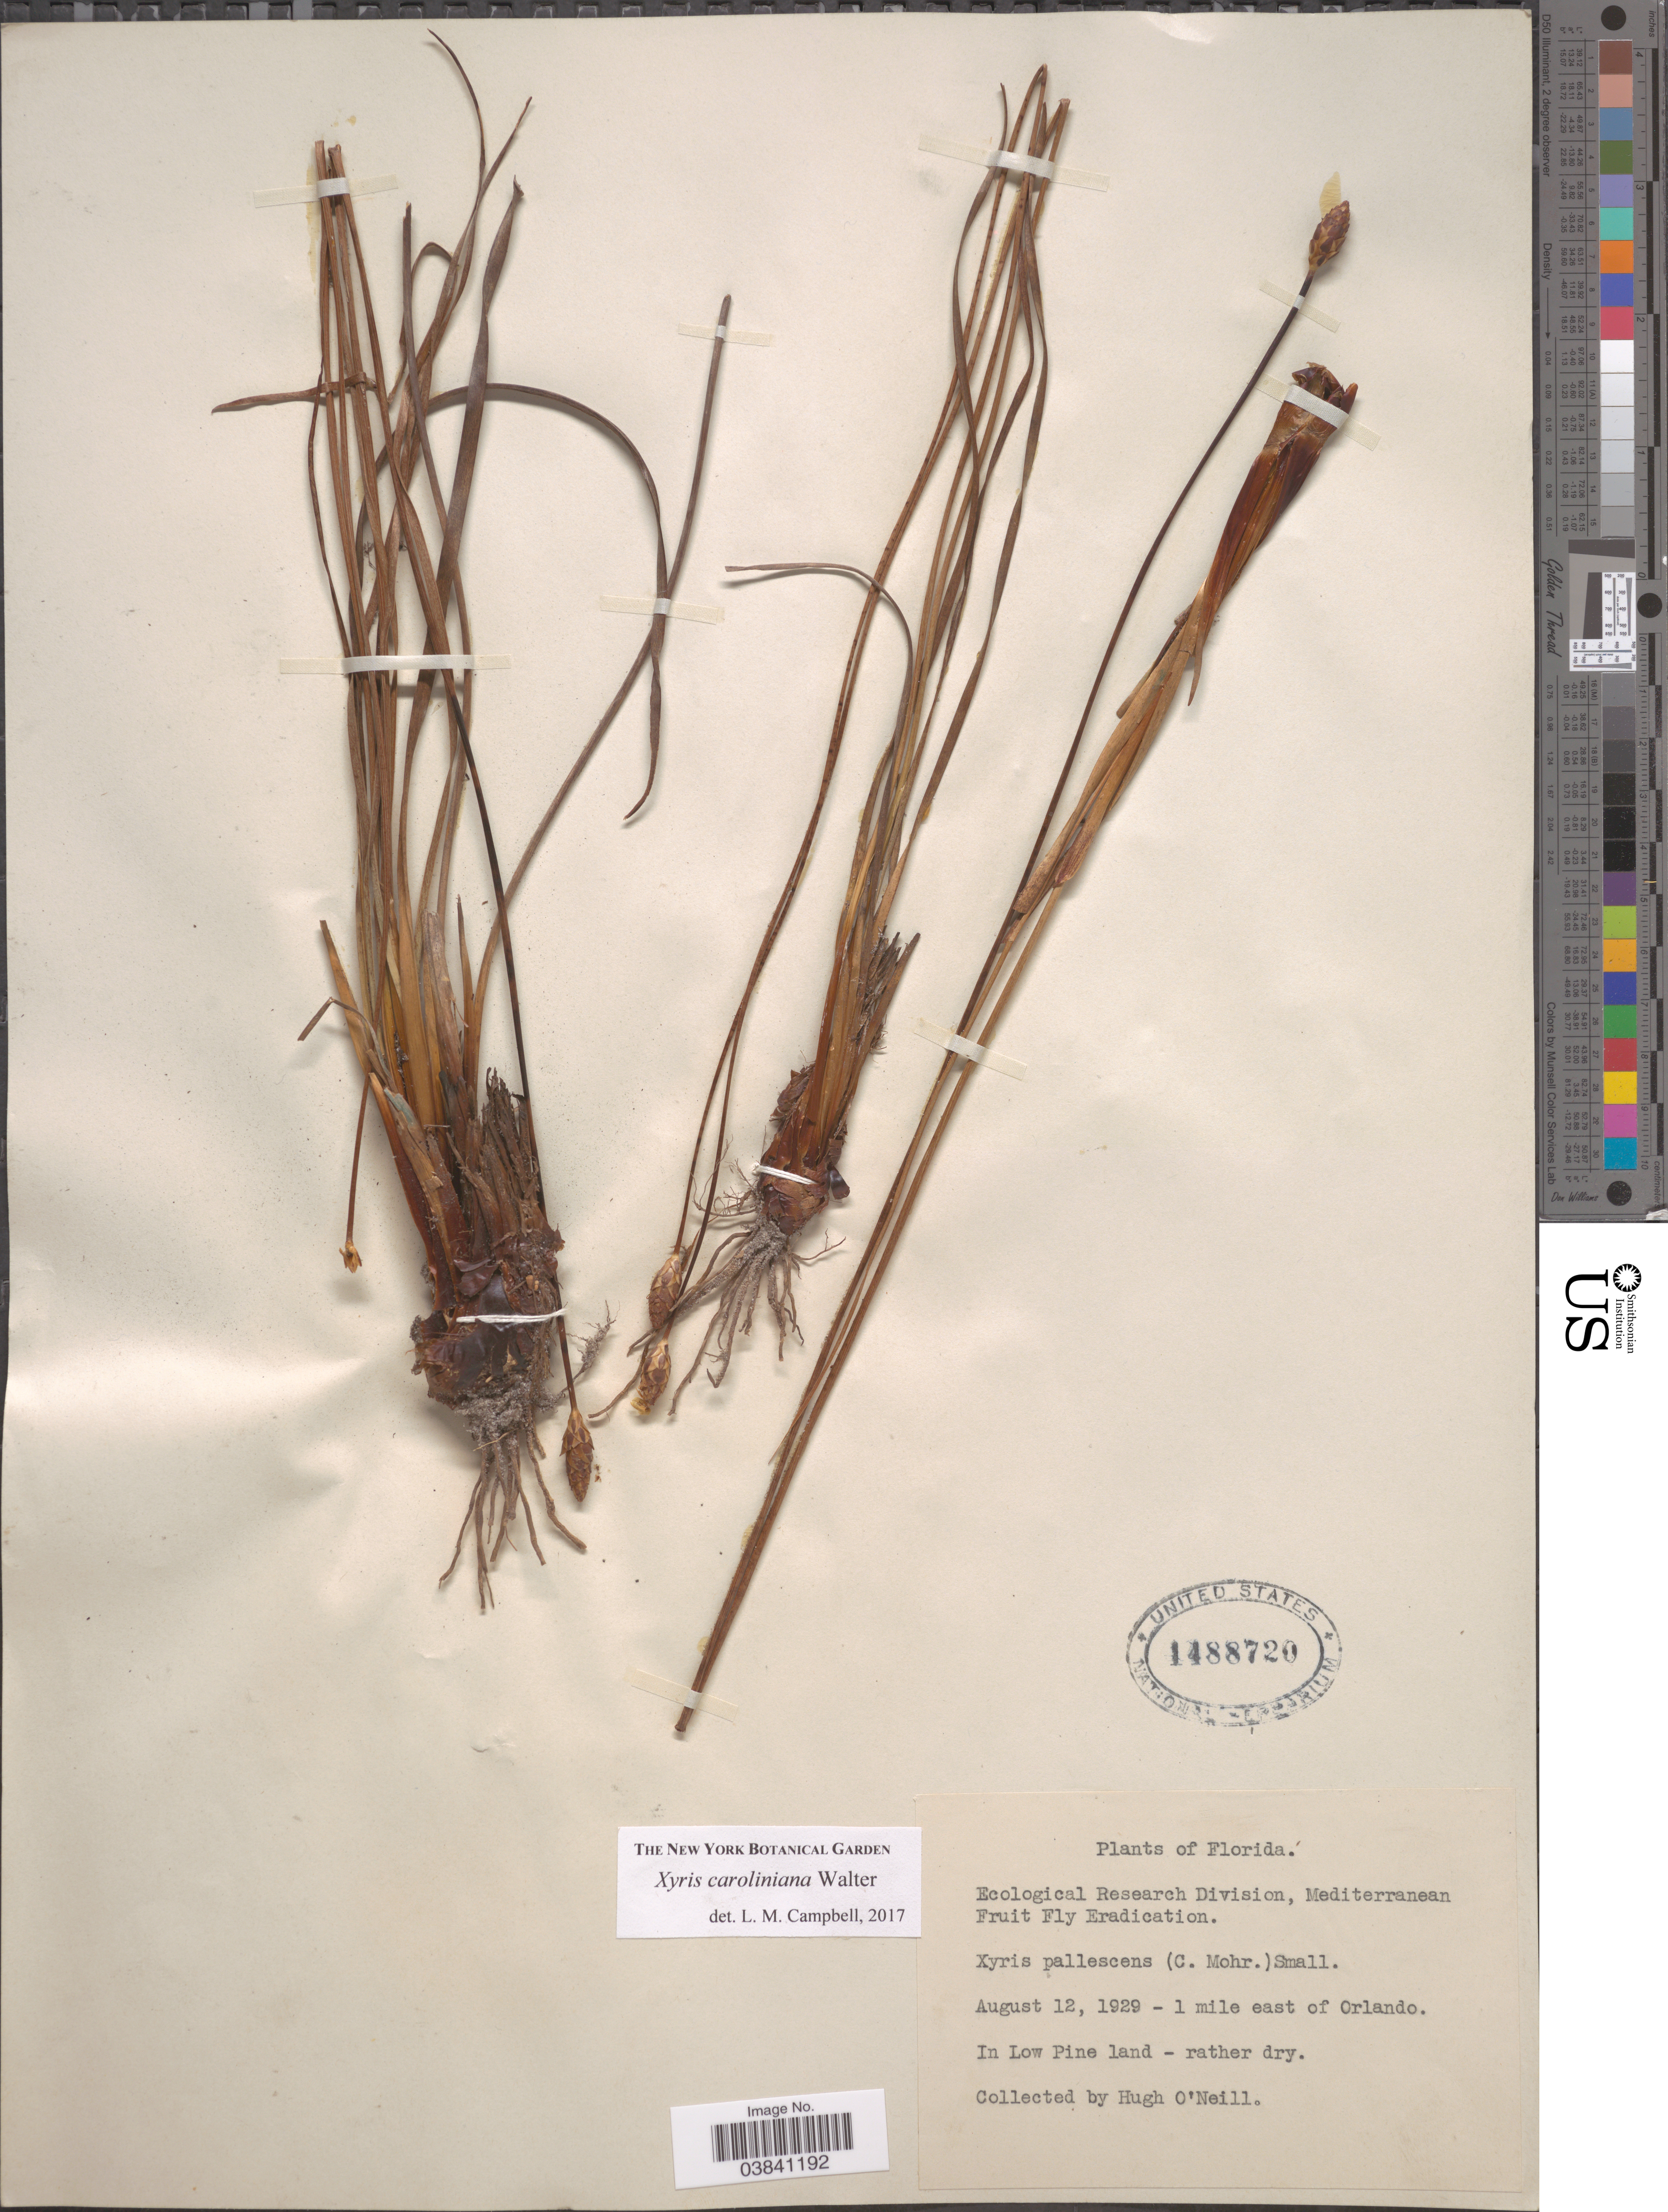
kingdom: Plantae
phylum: Tracheophyta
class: Liliopsida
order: Poales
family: Xyridaceae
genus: Xyris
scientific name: Xyris caroliniana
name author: Walter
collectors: H. O'Neill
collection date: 1929-08-12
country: United States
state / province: Florida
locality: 1 mile east of Orlando.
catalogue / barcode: US 1488720